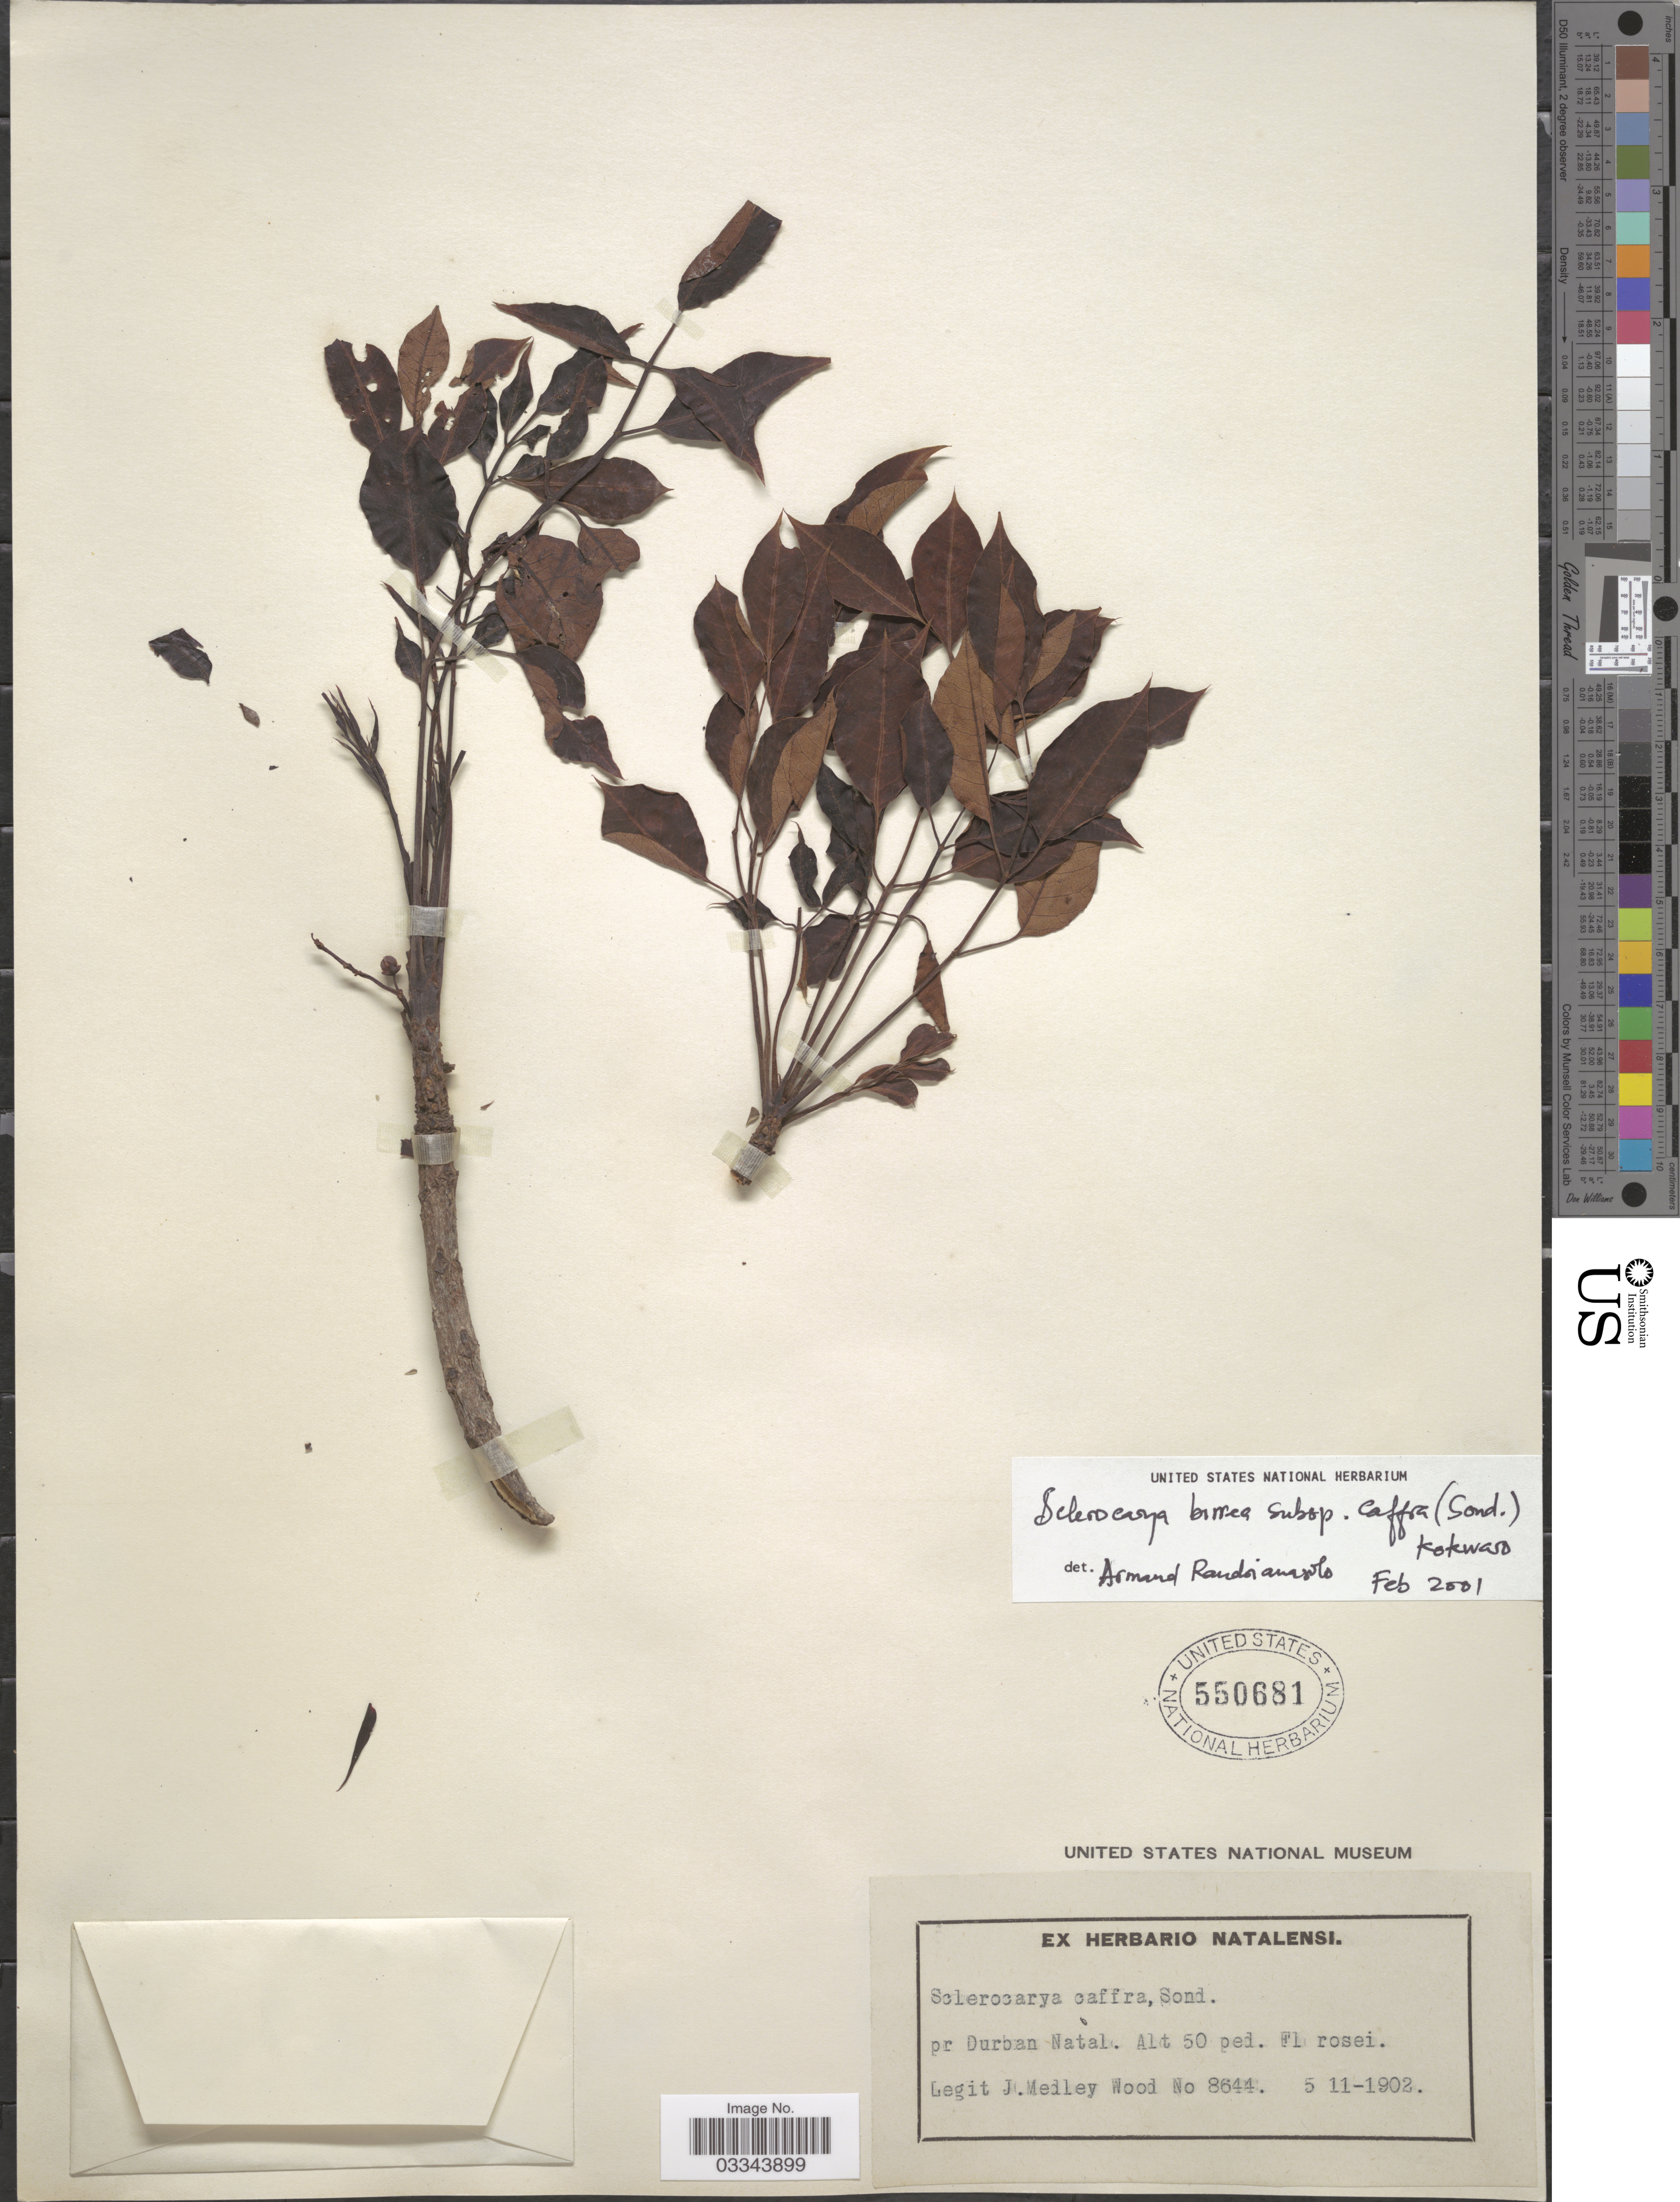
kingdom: Plantae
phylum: Tracheophyta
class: Magnoliopsida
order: Sapindales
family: Anacardiaceae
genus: Sclerocarya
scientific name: Sclerocarya birrea subsp. caffra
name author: (Sond.) Kokwaro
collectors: J. Medley Wood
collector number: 8644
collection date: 1902-11-05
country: South Africa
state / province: KwaZulu-Natal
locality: Pr Durban Natal.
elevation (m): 15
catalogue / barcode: US 550681